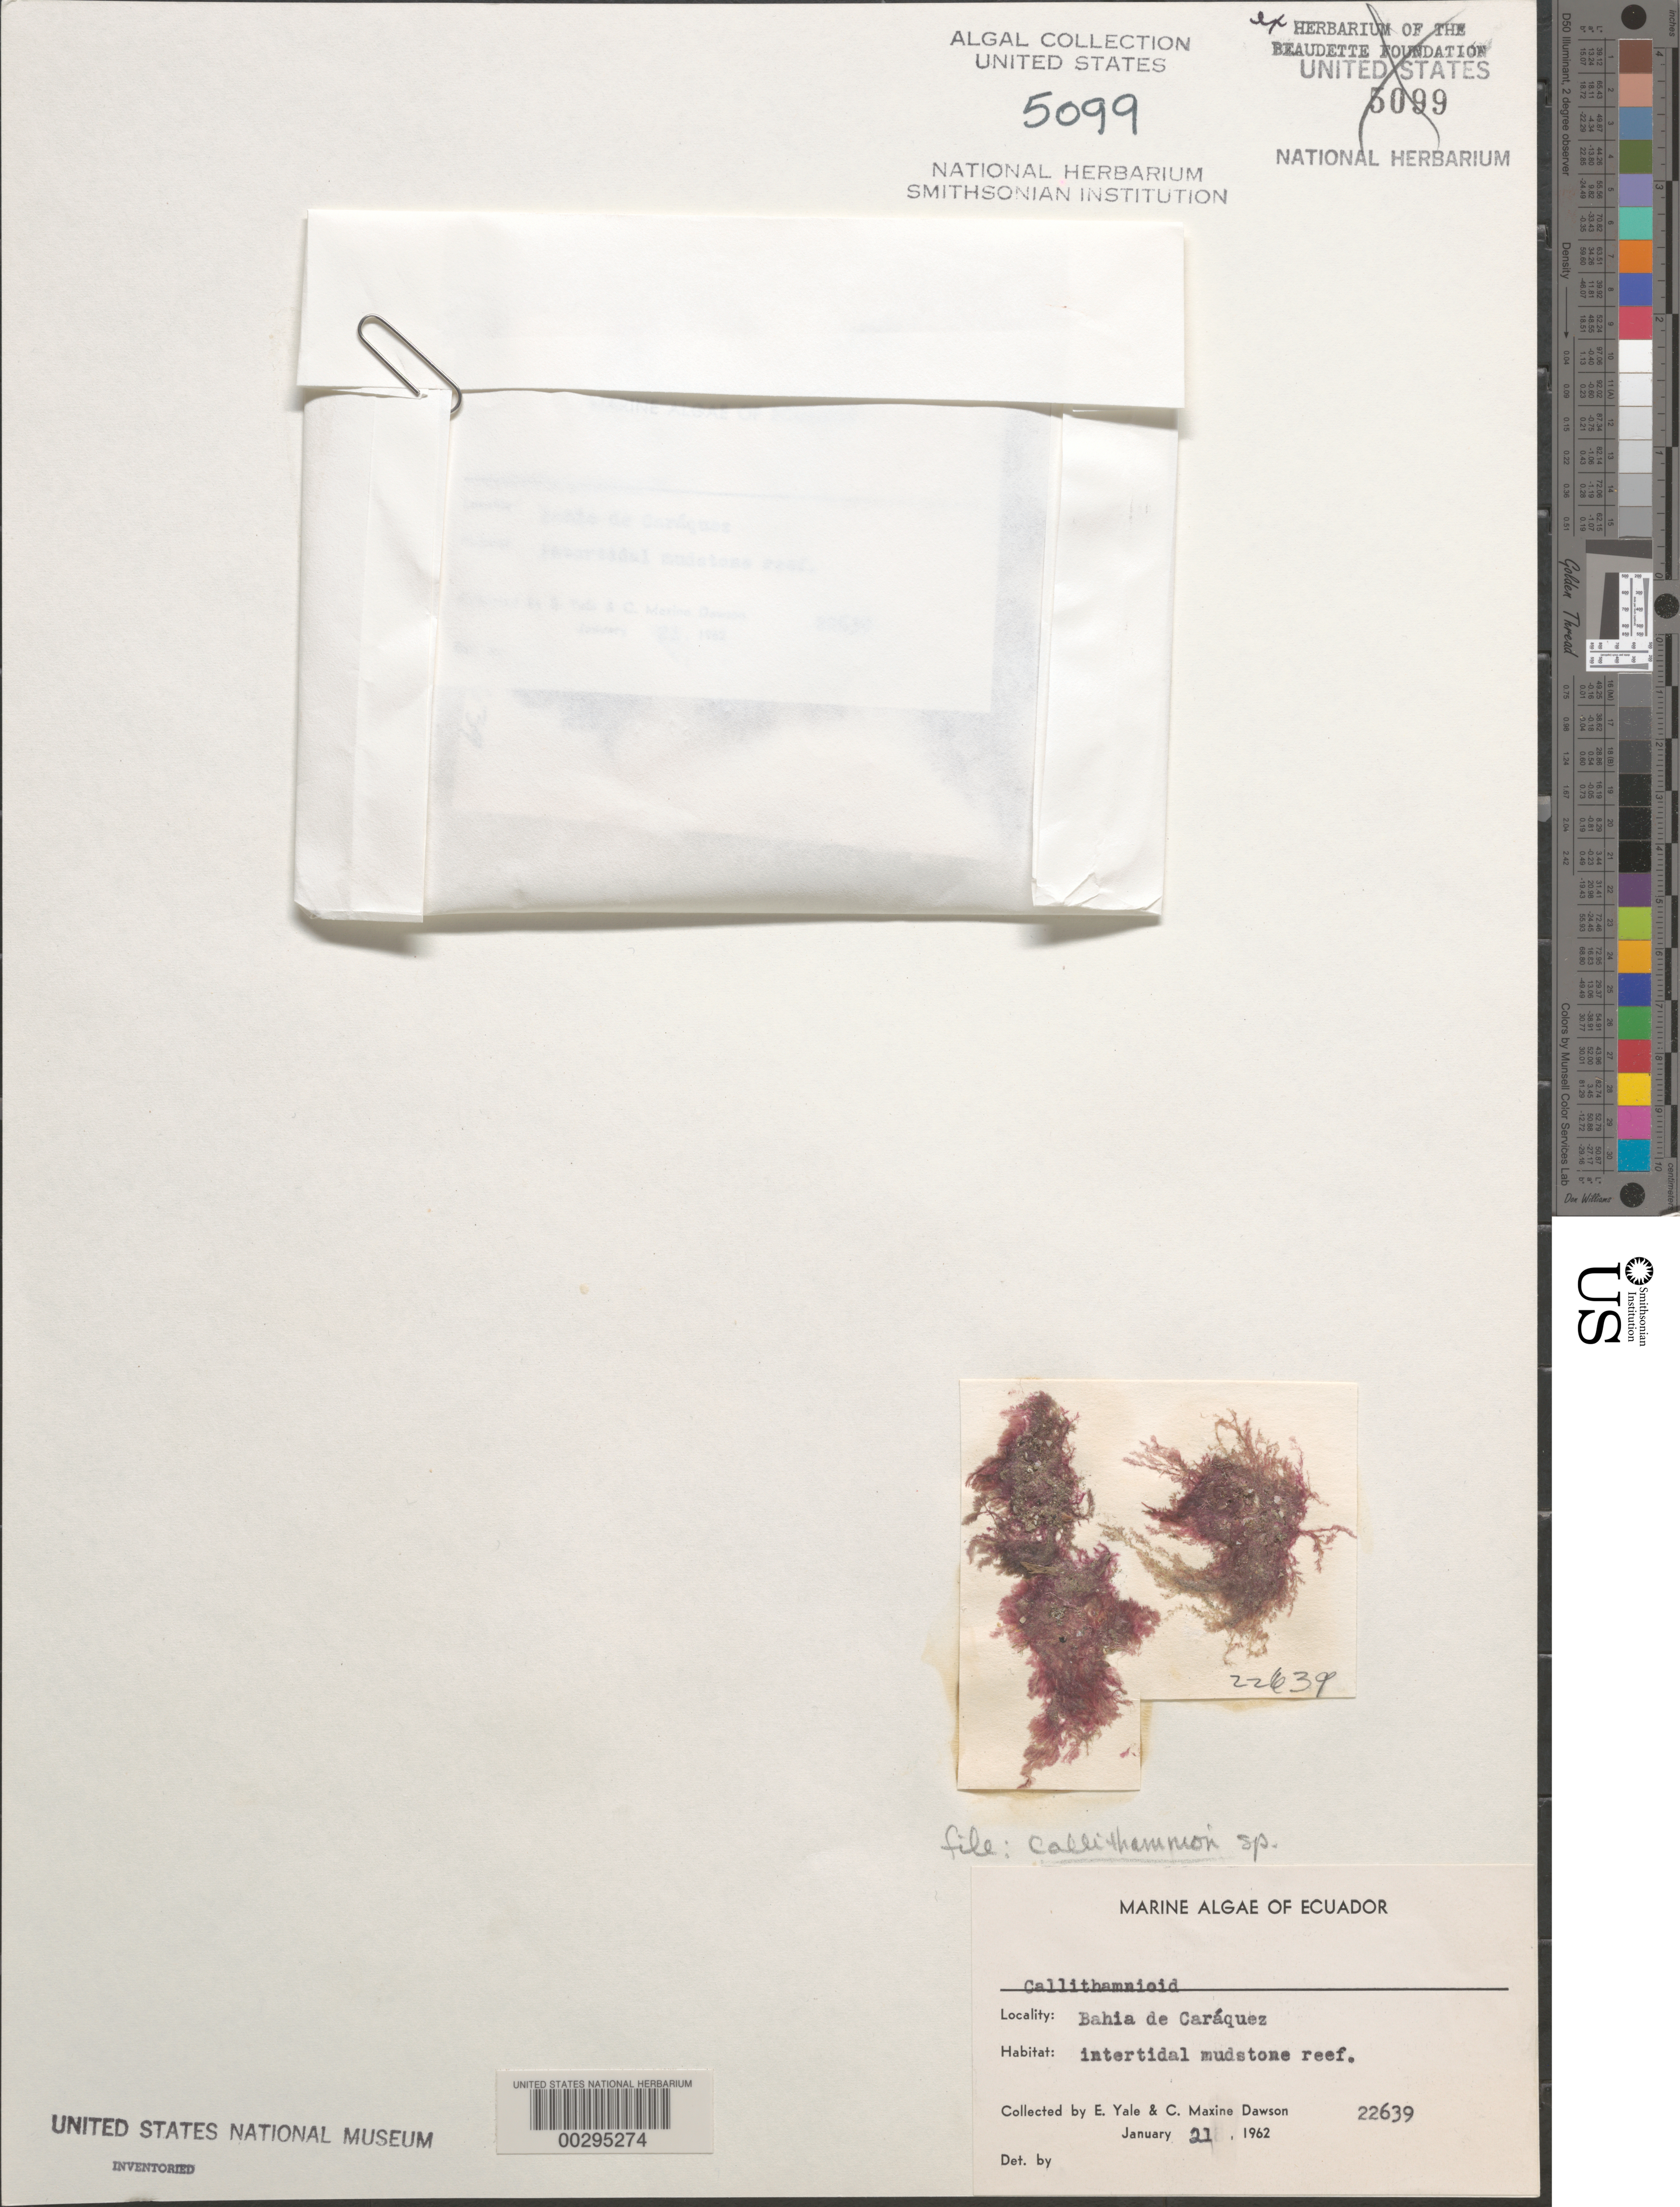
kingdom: Plantae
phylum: Rhodophyta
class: Florideophyceae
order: Ceramiales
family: Callithamniaceae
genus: Callithamnion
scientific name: Callithamnion sp.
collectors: E. Y. Dawson & C. M. Dawson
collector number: EYD 22639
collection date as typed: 21 Jan 1962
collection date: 1962-01-21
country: Ecuador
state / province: Manabí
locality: Bahia de Caraquez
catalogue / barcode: US 5099